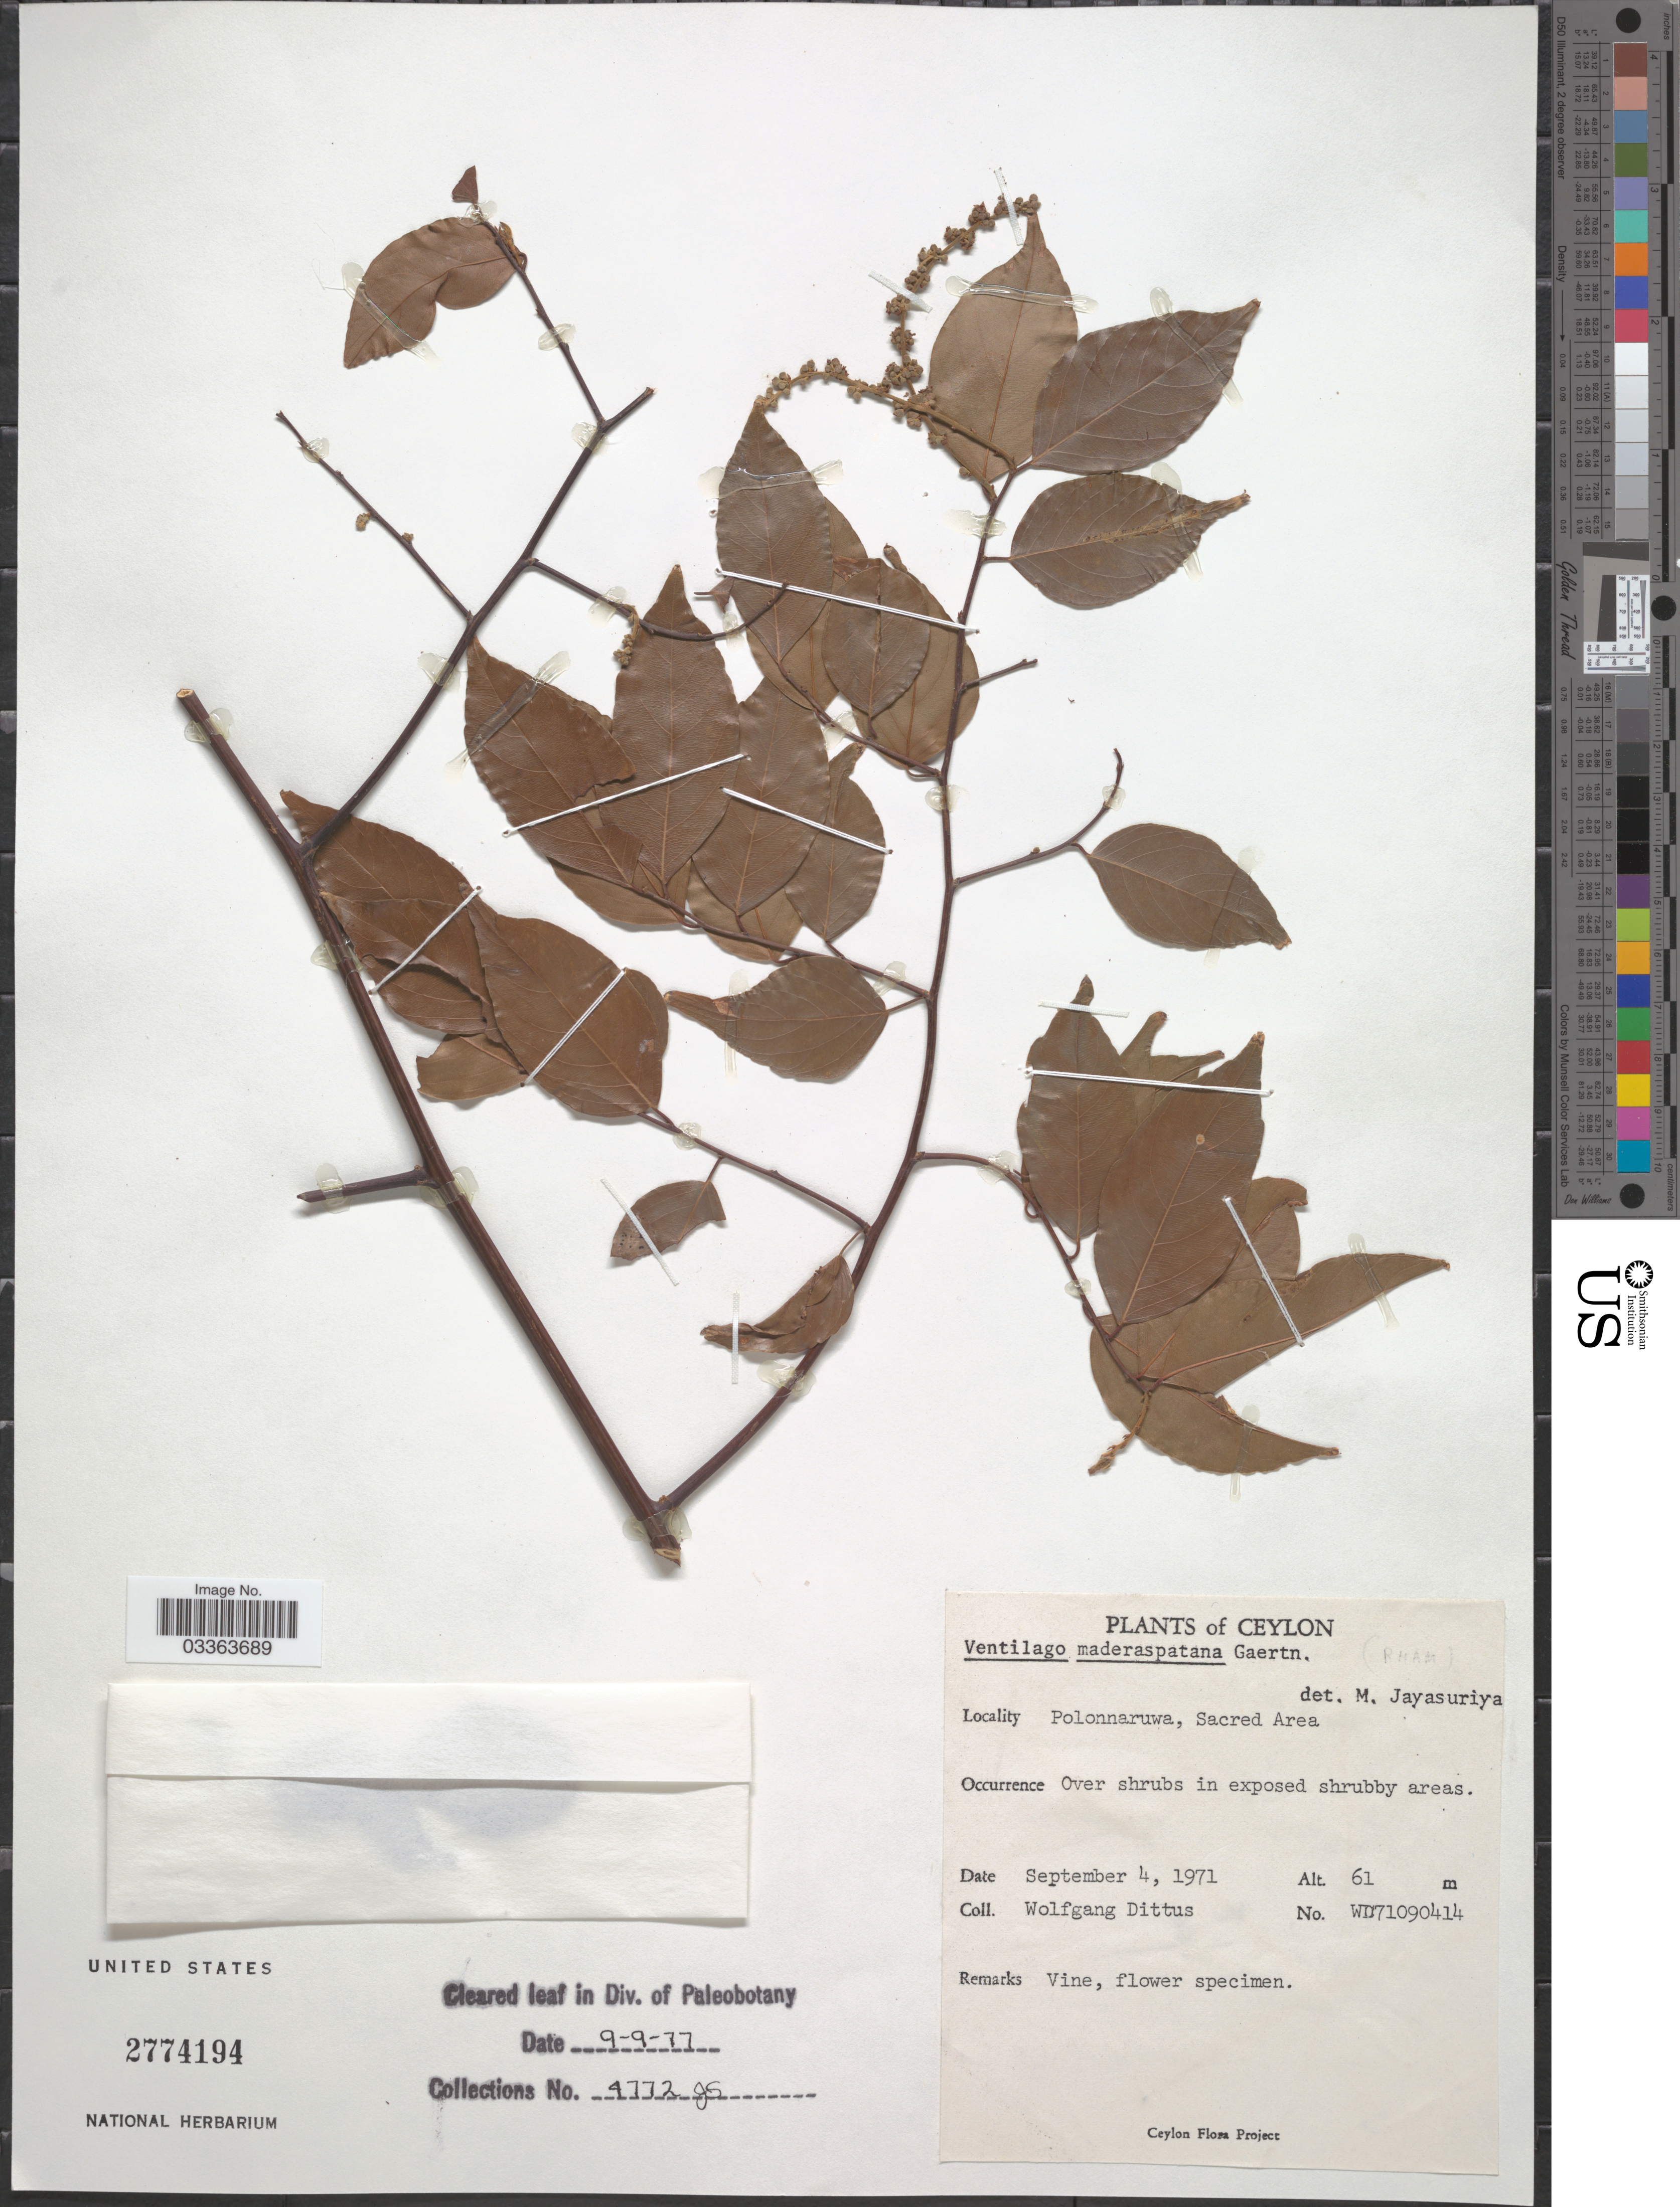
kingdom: Plantae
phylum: Tracheophyta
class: Magnoliopsida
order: Rosales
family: Rhamnaceae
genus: Ventilago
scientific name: Ventilago madraspatana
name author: Gaertn.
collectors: W. Dittus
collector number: WD71090414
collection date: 1971-09-04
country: Sri Lanka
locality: Ceylon. Polonnaruwa, Sacred Area.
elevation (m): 61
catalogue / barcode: US 2774194